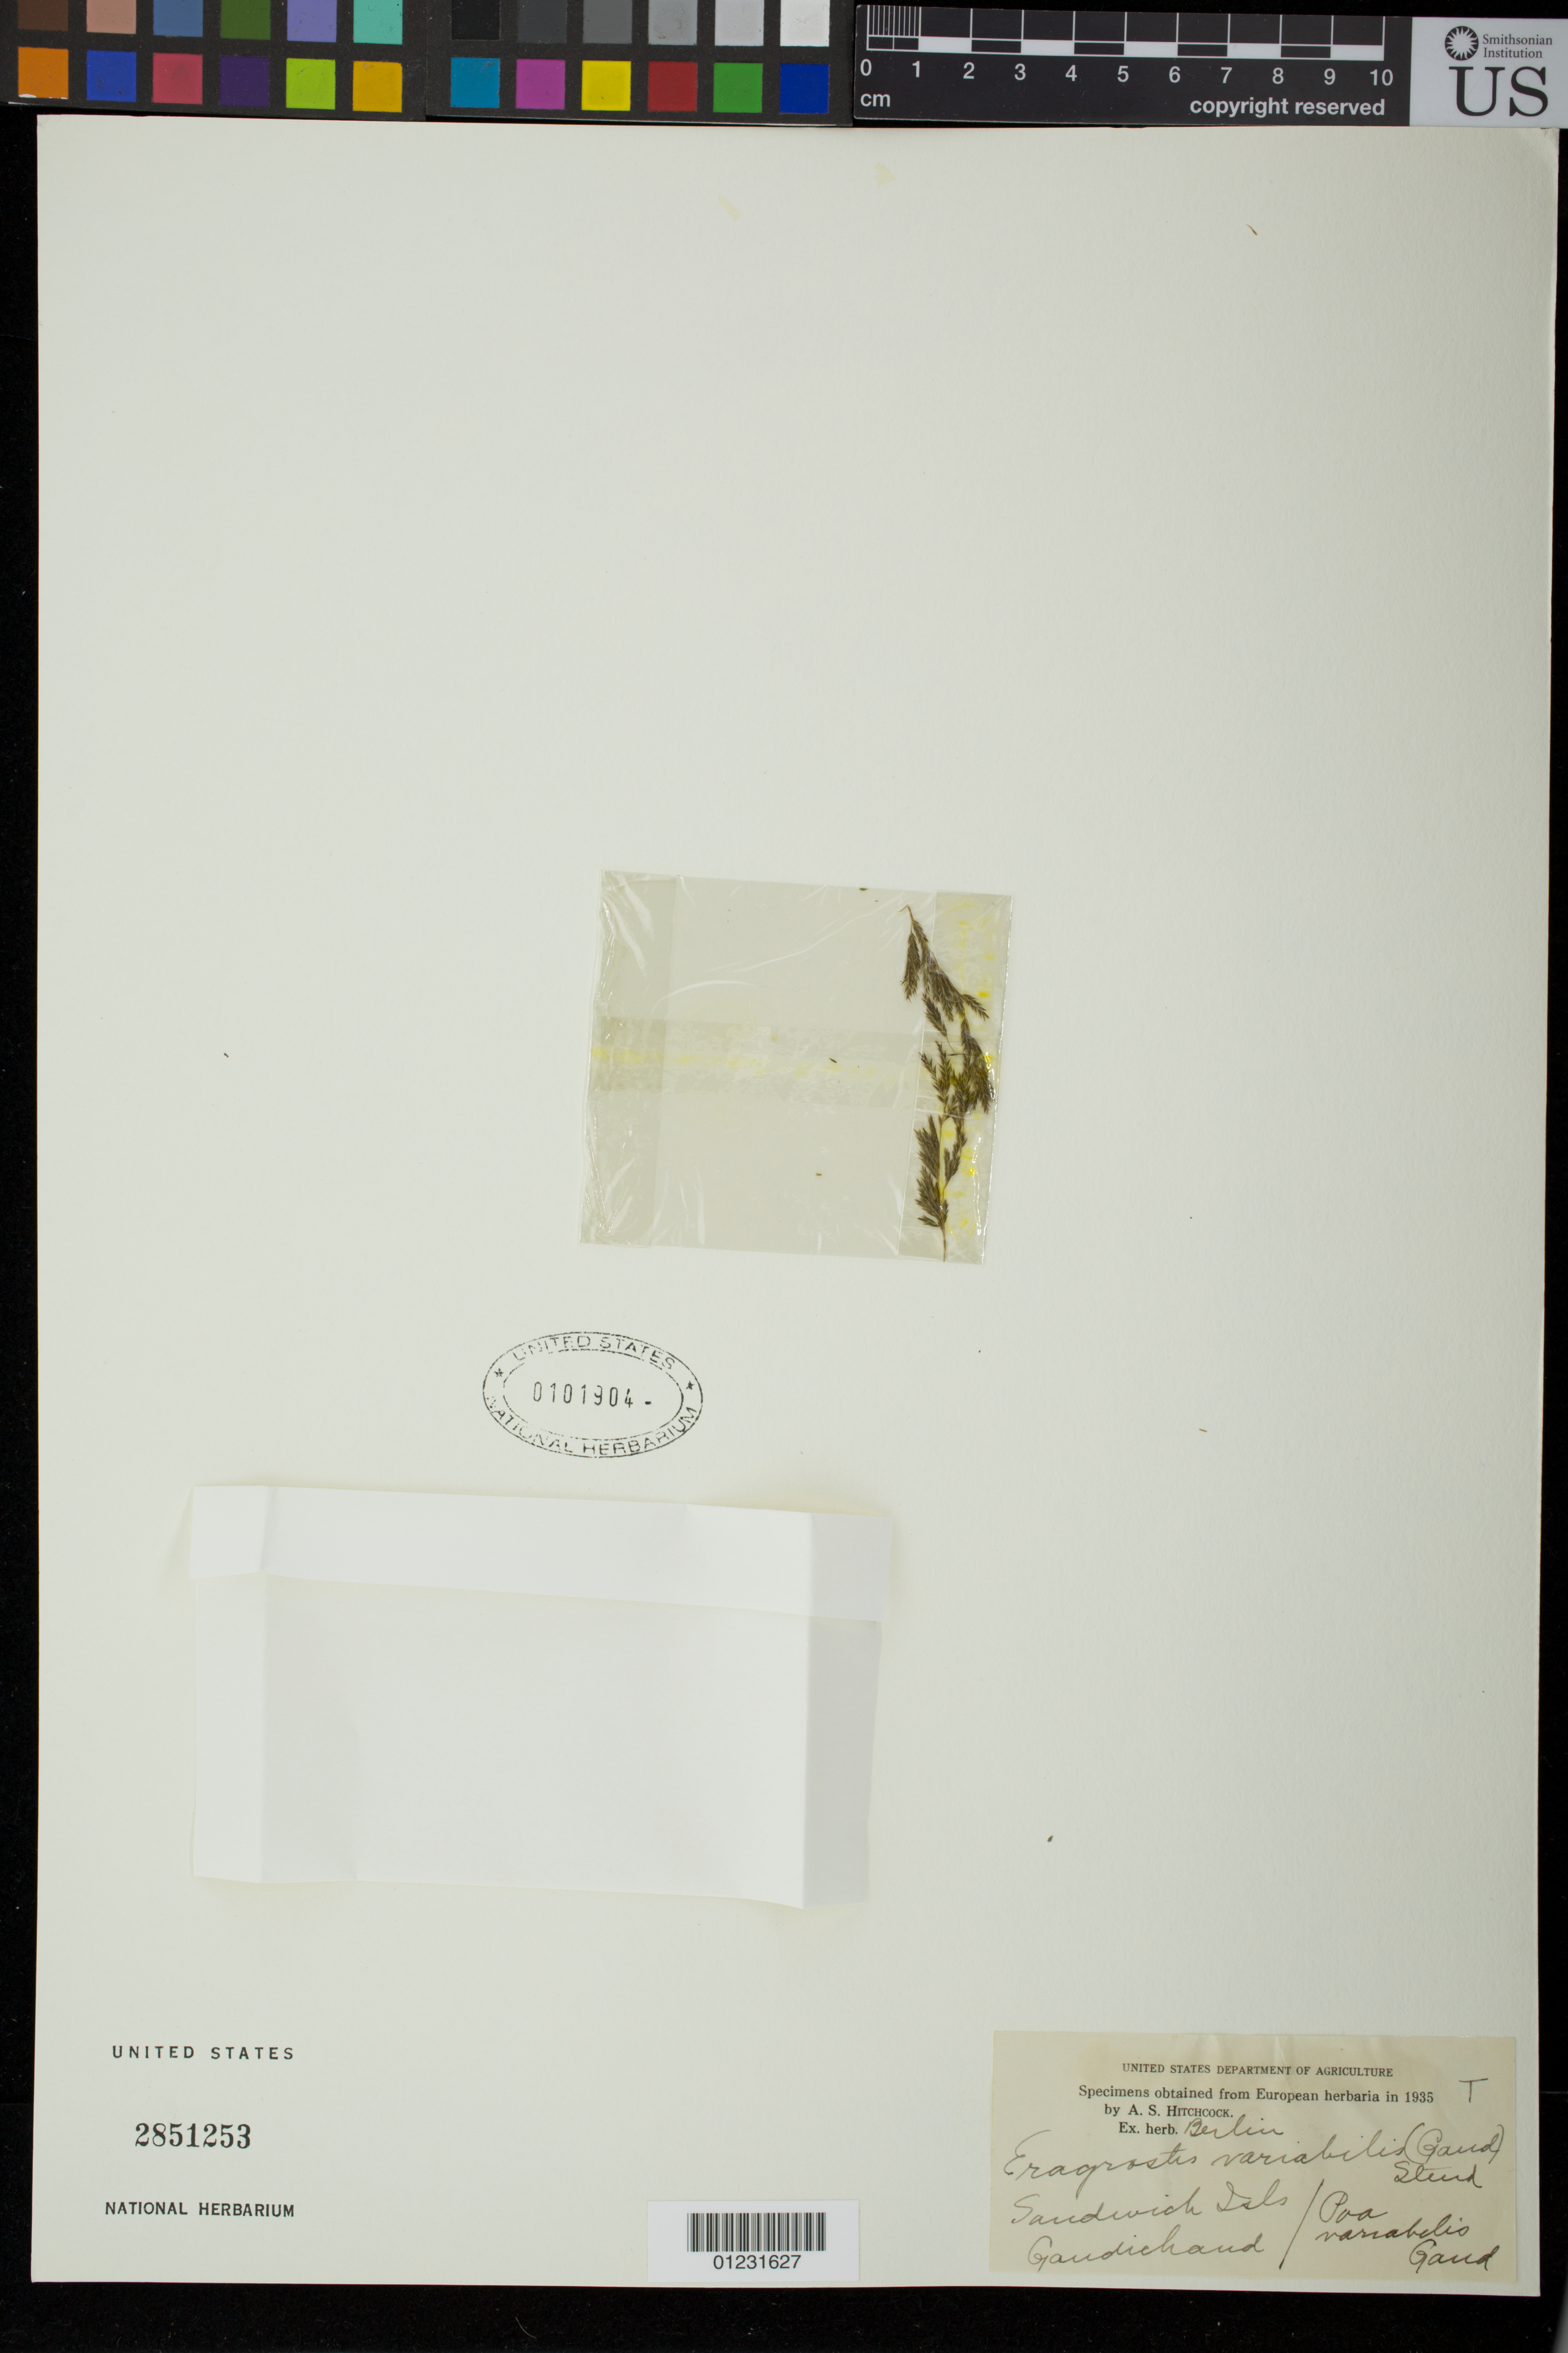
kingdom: Plantae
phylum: Tracheophyta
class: Liliopsida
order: Poales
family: Poaceae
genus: Poa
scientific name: Poa variabilis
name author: Gaudich.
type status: Type Collection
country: United States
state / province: Hawaii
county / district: Kaui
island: Kaua'i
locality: Sandwich Isls.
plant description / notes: Fragmentary material of type specimen ex herb. Berlin.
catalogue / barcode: US 2851253